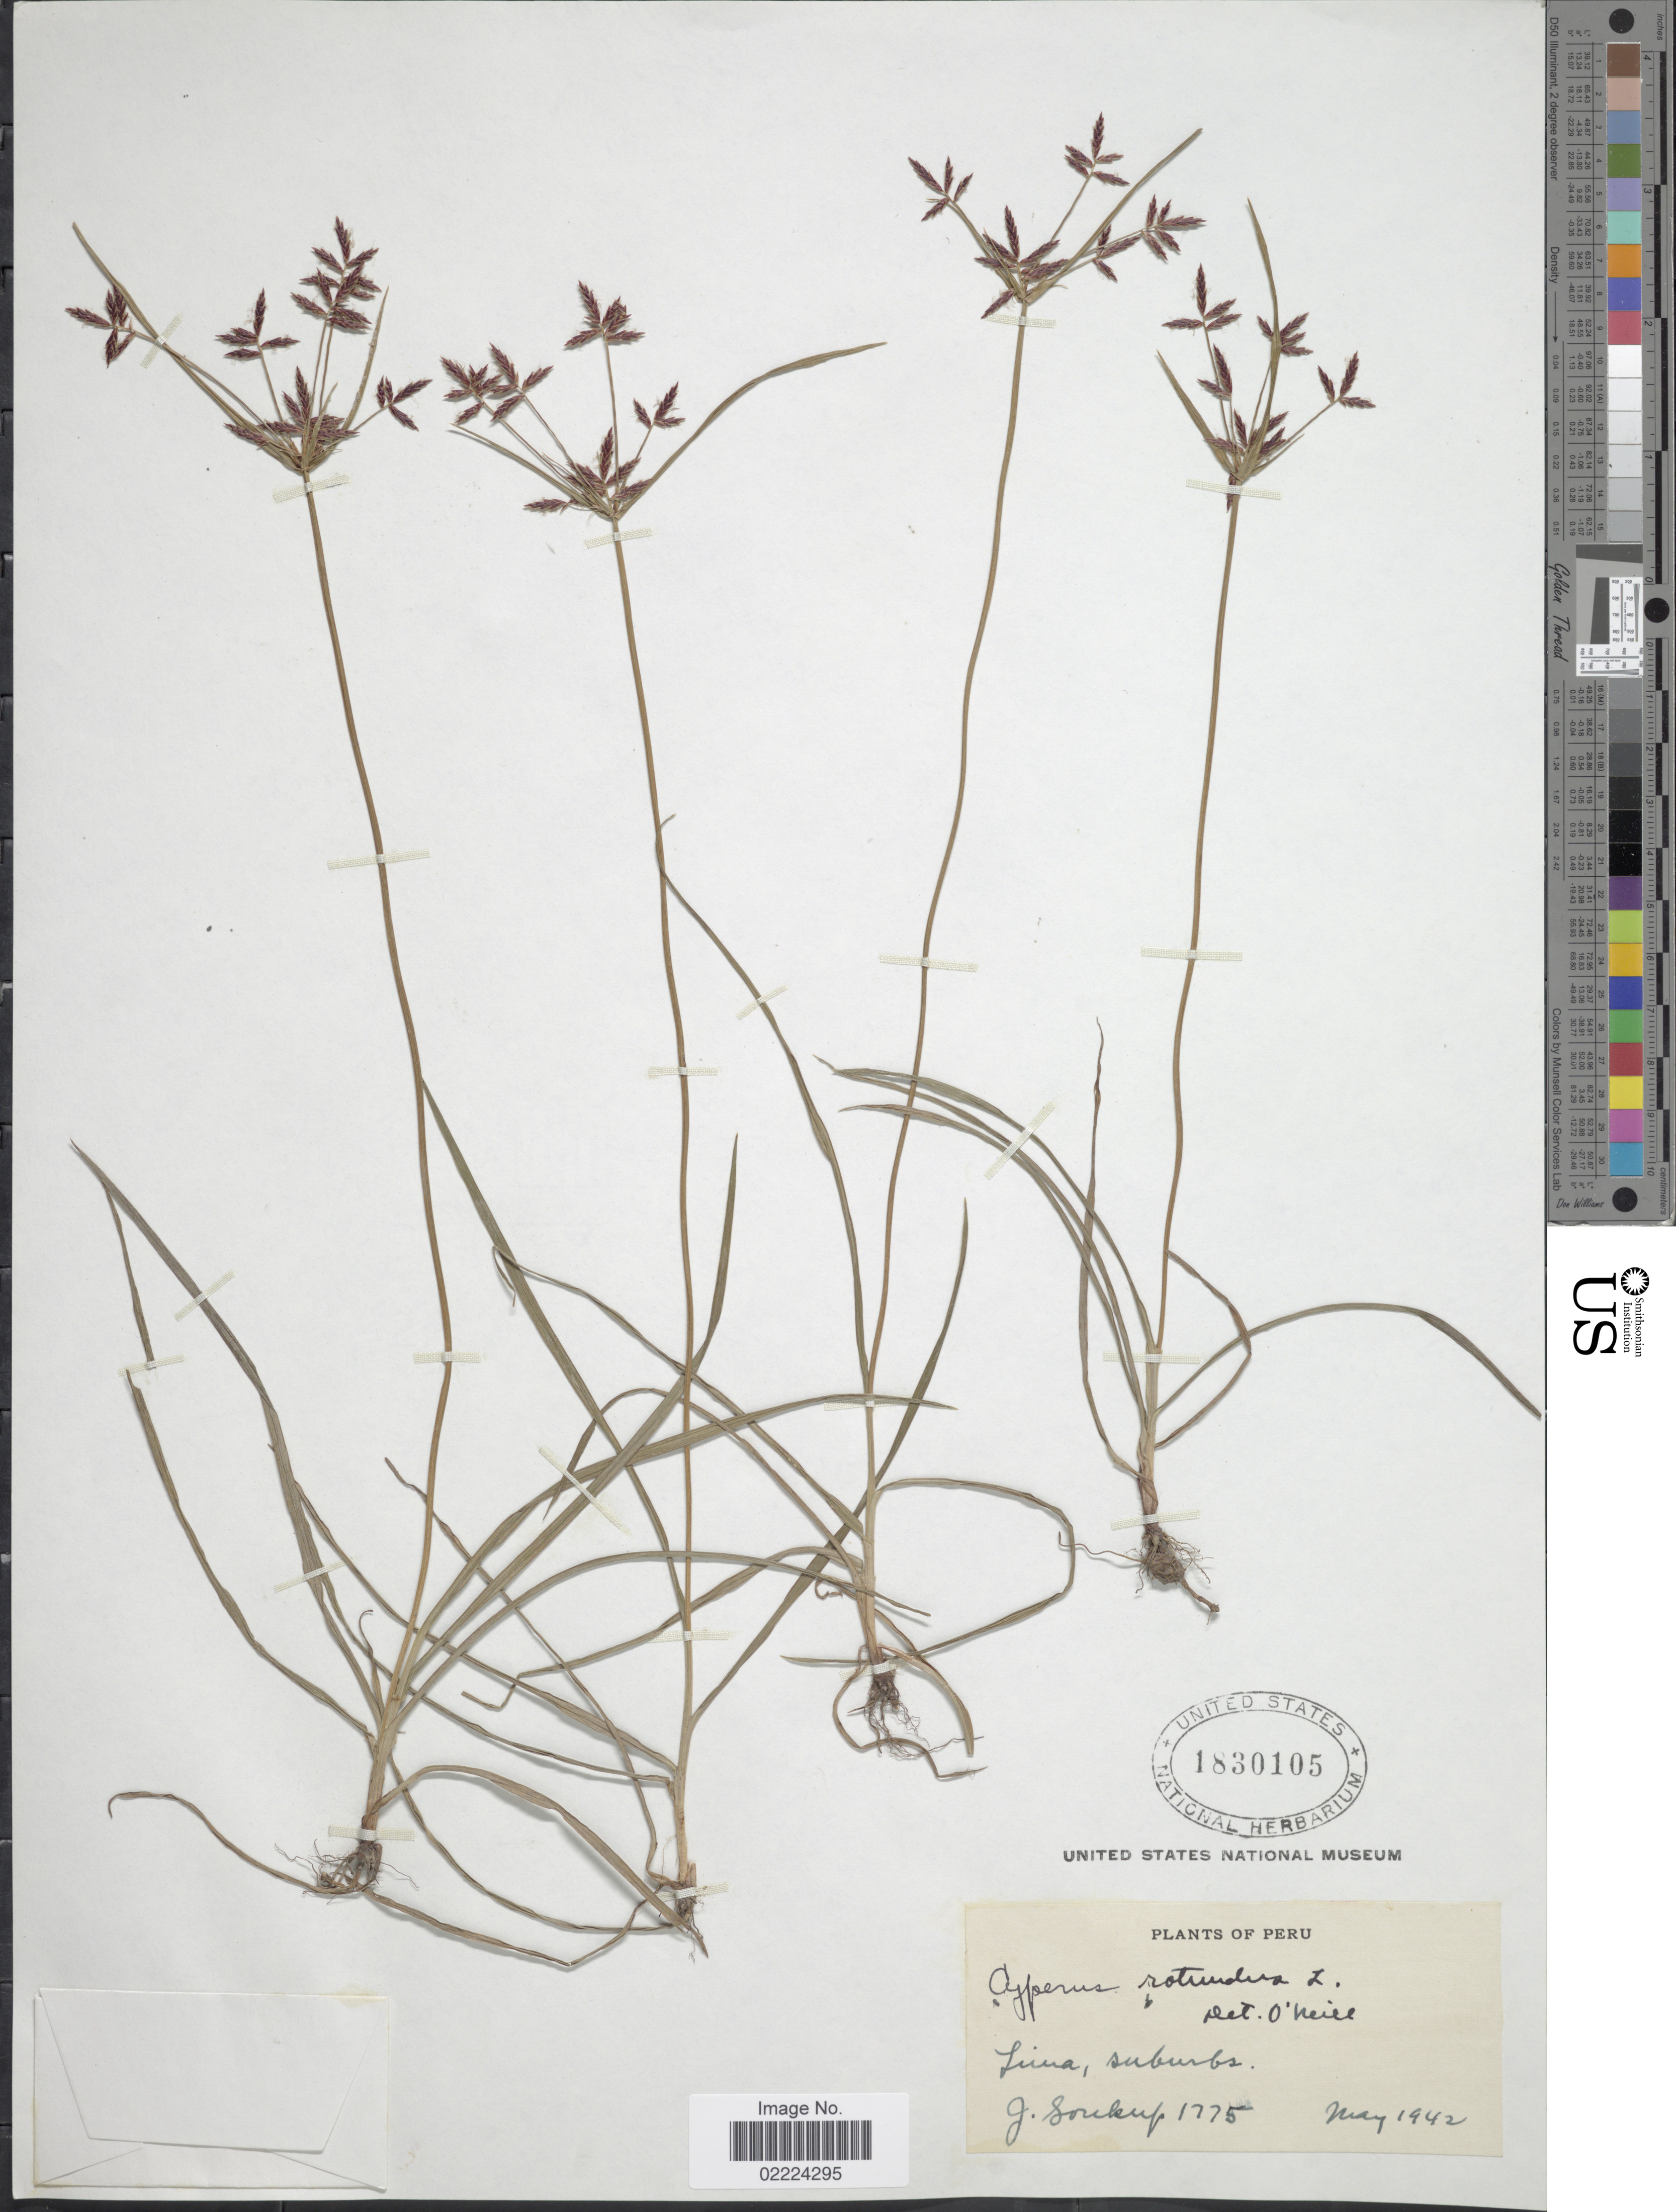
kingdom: Plantae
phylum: Tracheophyta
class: Liliopsida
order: Poales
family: Cyperaceae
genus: Cyperus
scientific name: Cyperus rotundus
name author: L.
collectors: J. Soukup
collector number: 1775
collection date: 1942-05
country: Peru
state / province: Lima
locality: Lima, suburbs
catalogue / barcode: US 1830105